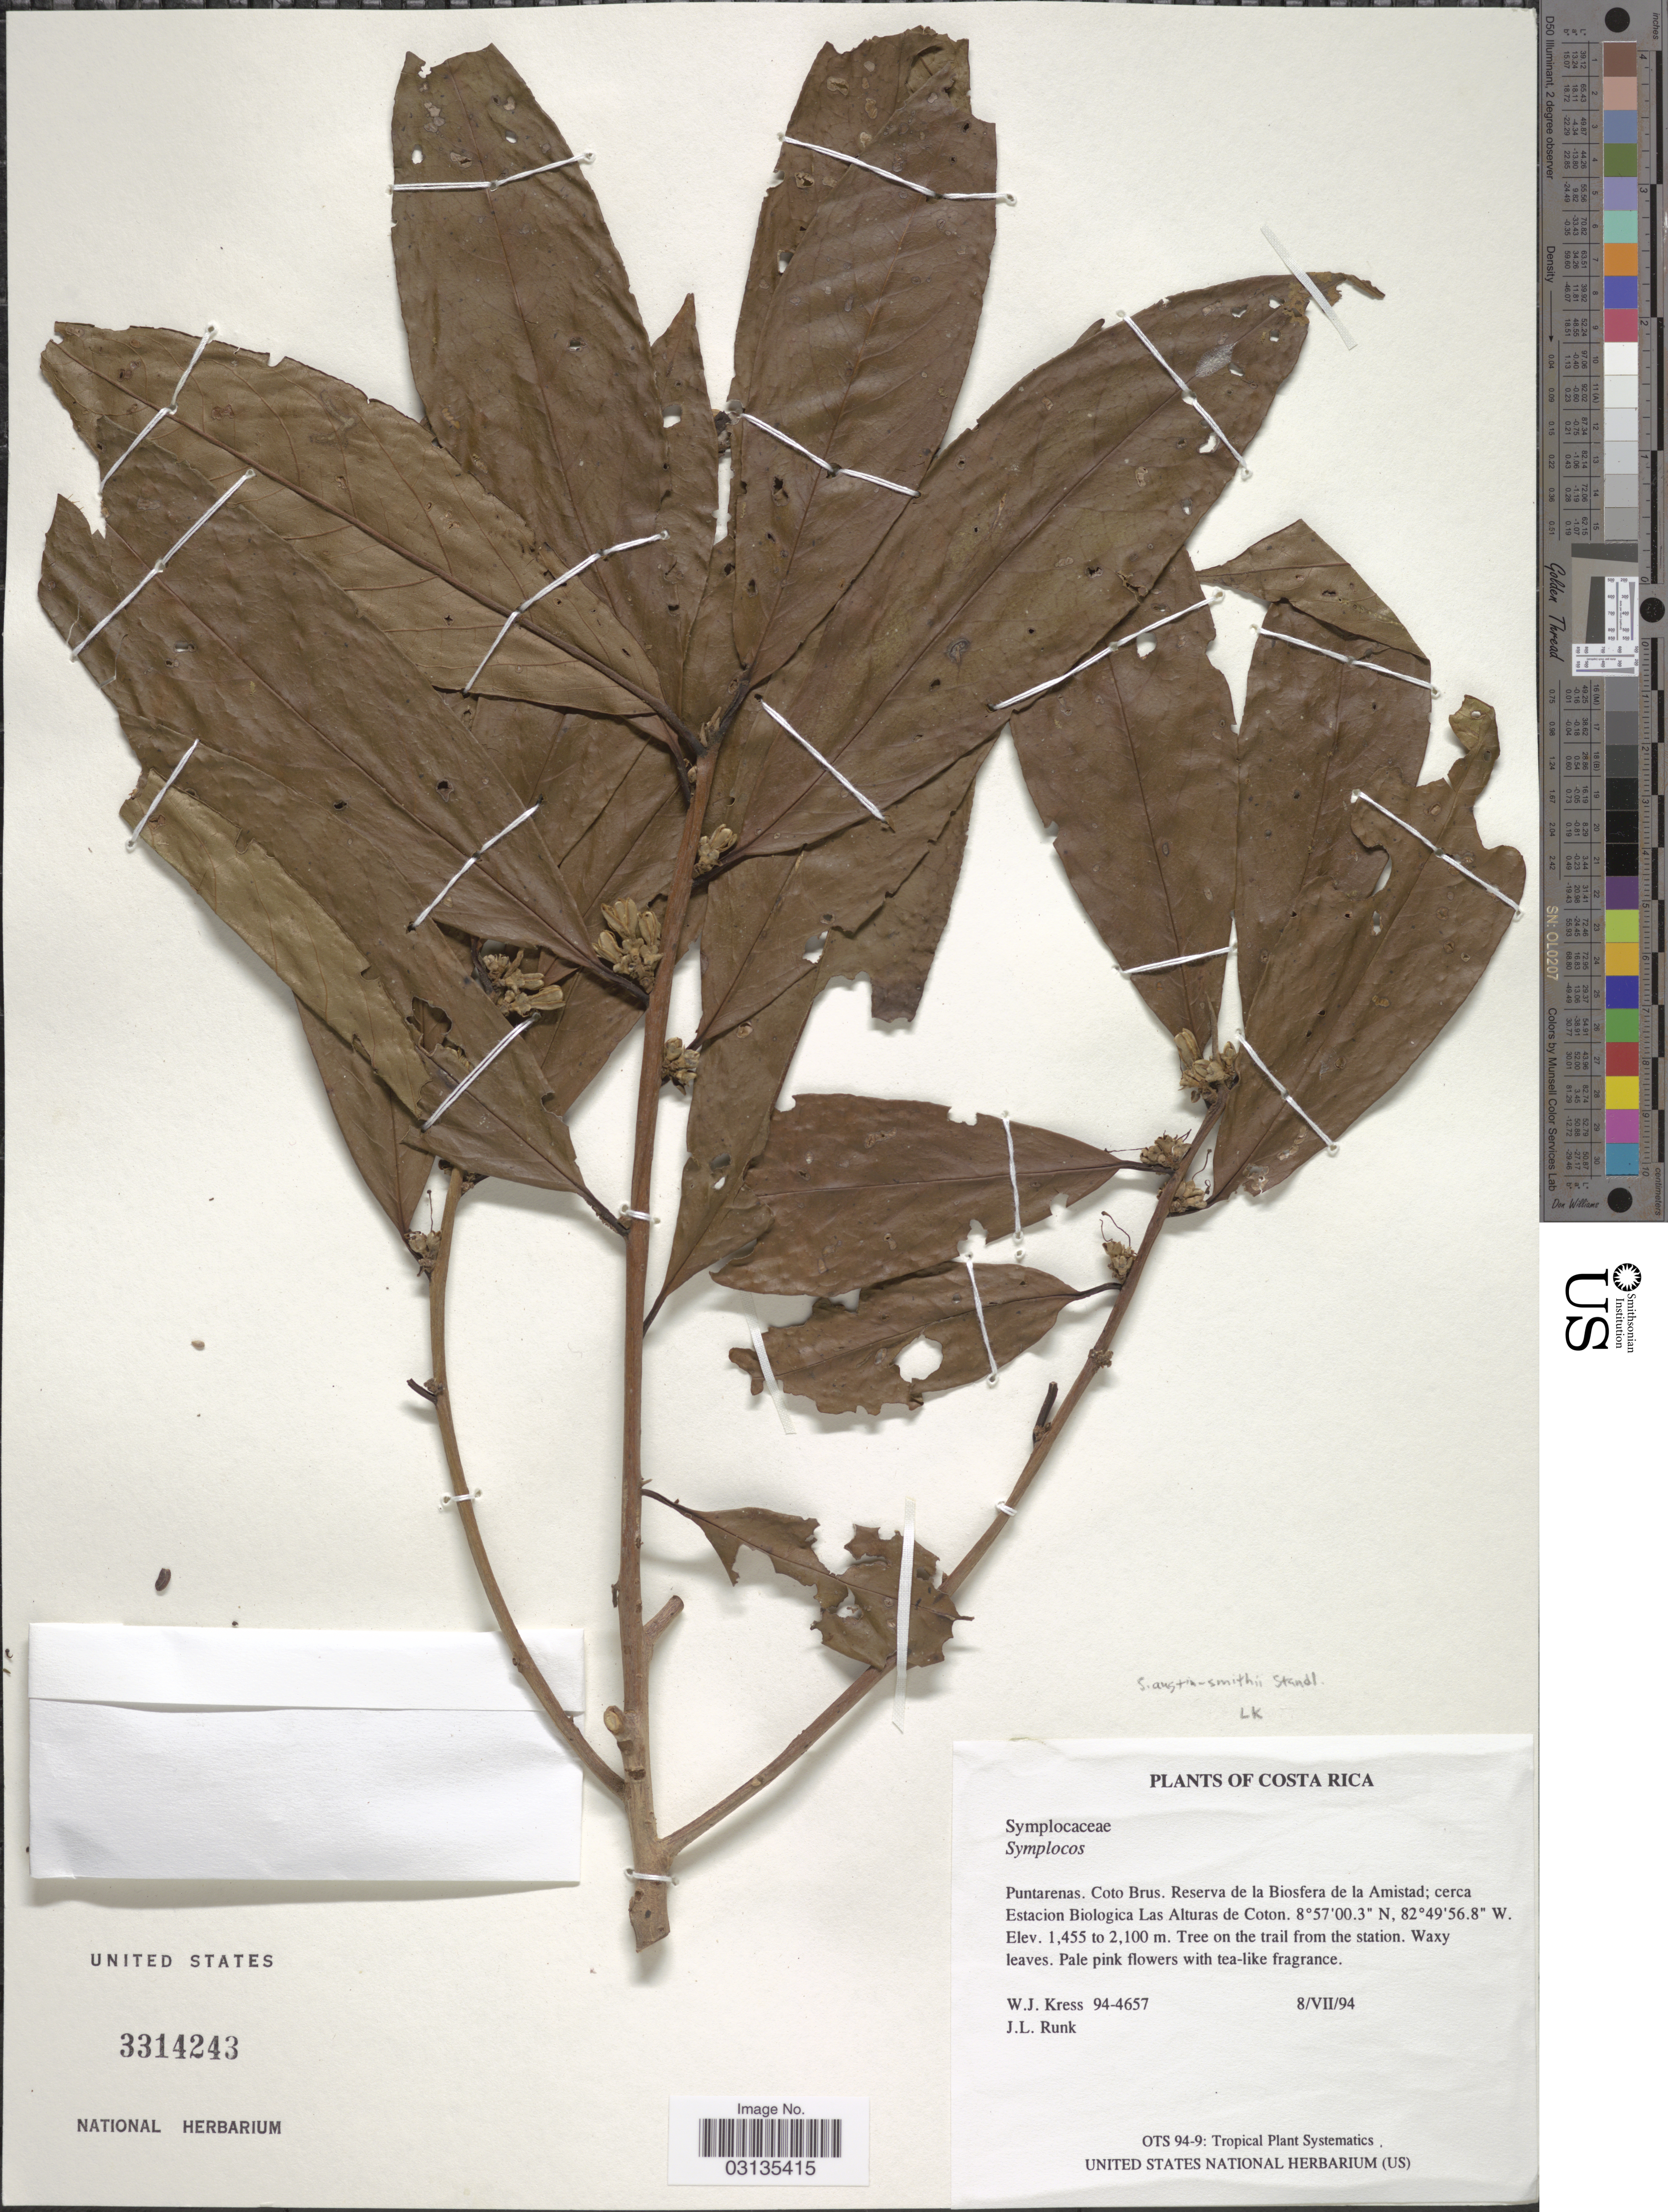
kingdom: Plantae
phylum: Tracheophyta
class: Magnoliopsida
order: Ericales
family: Symplocaceae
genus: Symplocos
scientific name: Symplocos austin-smithii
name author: Standl.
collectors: W. J. Kress & Runk, J. L.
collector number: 94-4657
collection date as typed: Transcribed d/m/y: 8/7/94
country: Costa Rica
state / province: Puntarenas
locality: Coto Brus. Reserva de la Biosfera de la Amistad; cerca Estacion Biologica Las Alturas de Coton.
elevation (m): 1455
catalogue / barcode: US 3314243